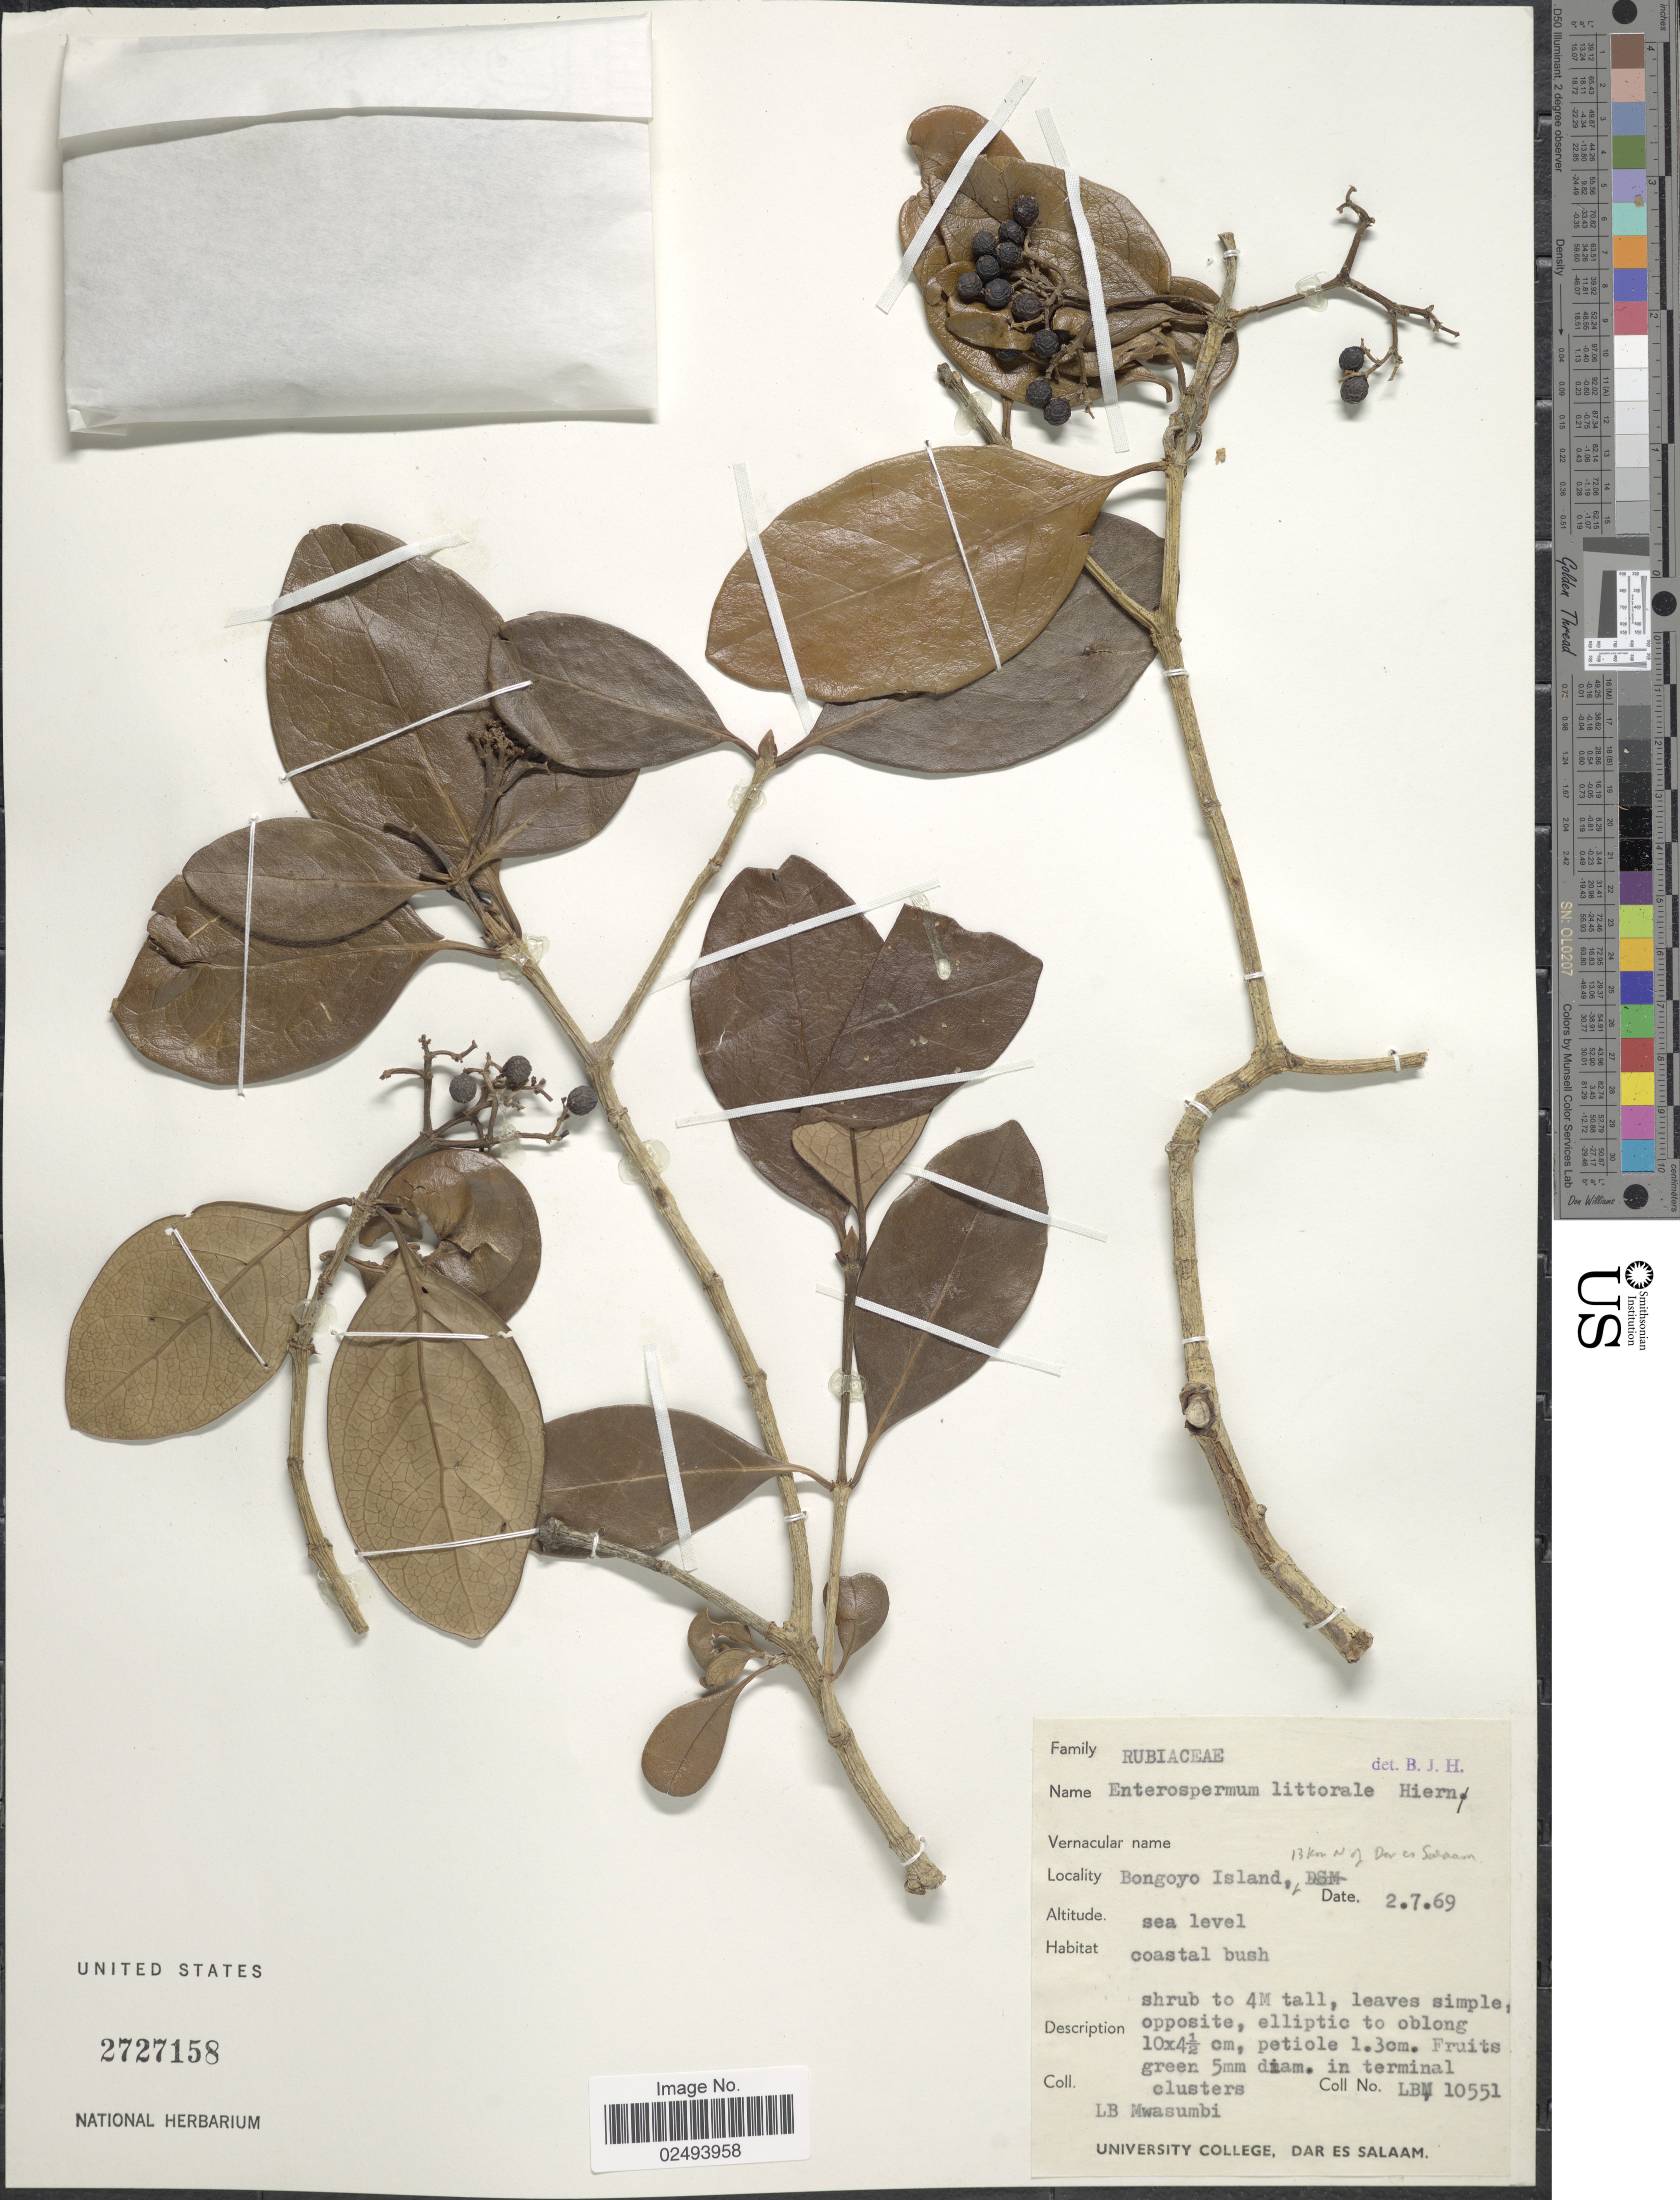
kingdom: Plantae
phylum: Tracheophyta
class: Magnoliopsida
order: Gentianales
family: Rubiaceae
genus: Coptosperma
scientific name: Coptosperma littorale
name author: (Hiern) Degreef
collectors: L. Mwasumbi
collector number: LBM 10551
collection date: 1969-07-02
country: Tanzania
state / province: Dar es Salaam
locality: Bongoyo Island, 13 km N of Dar es Salaam.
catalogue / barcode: US 2727158